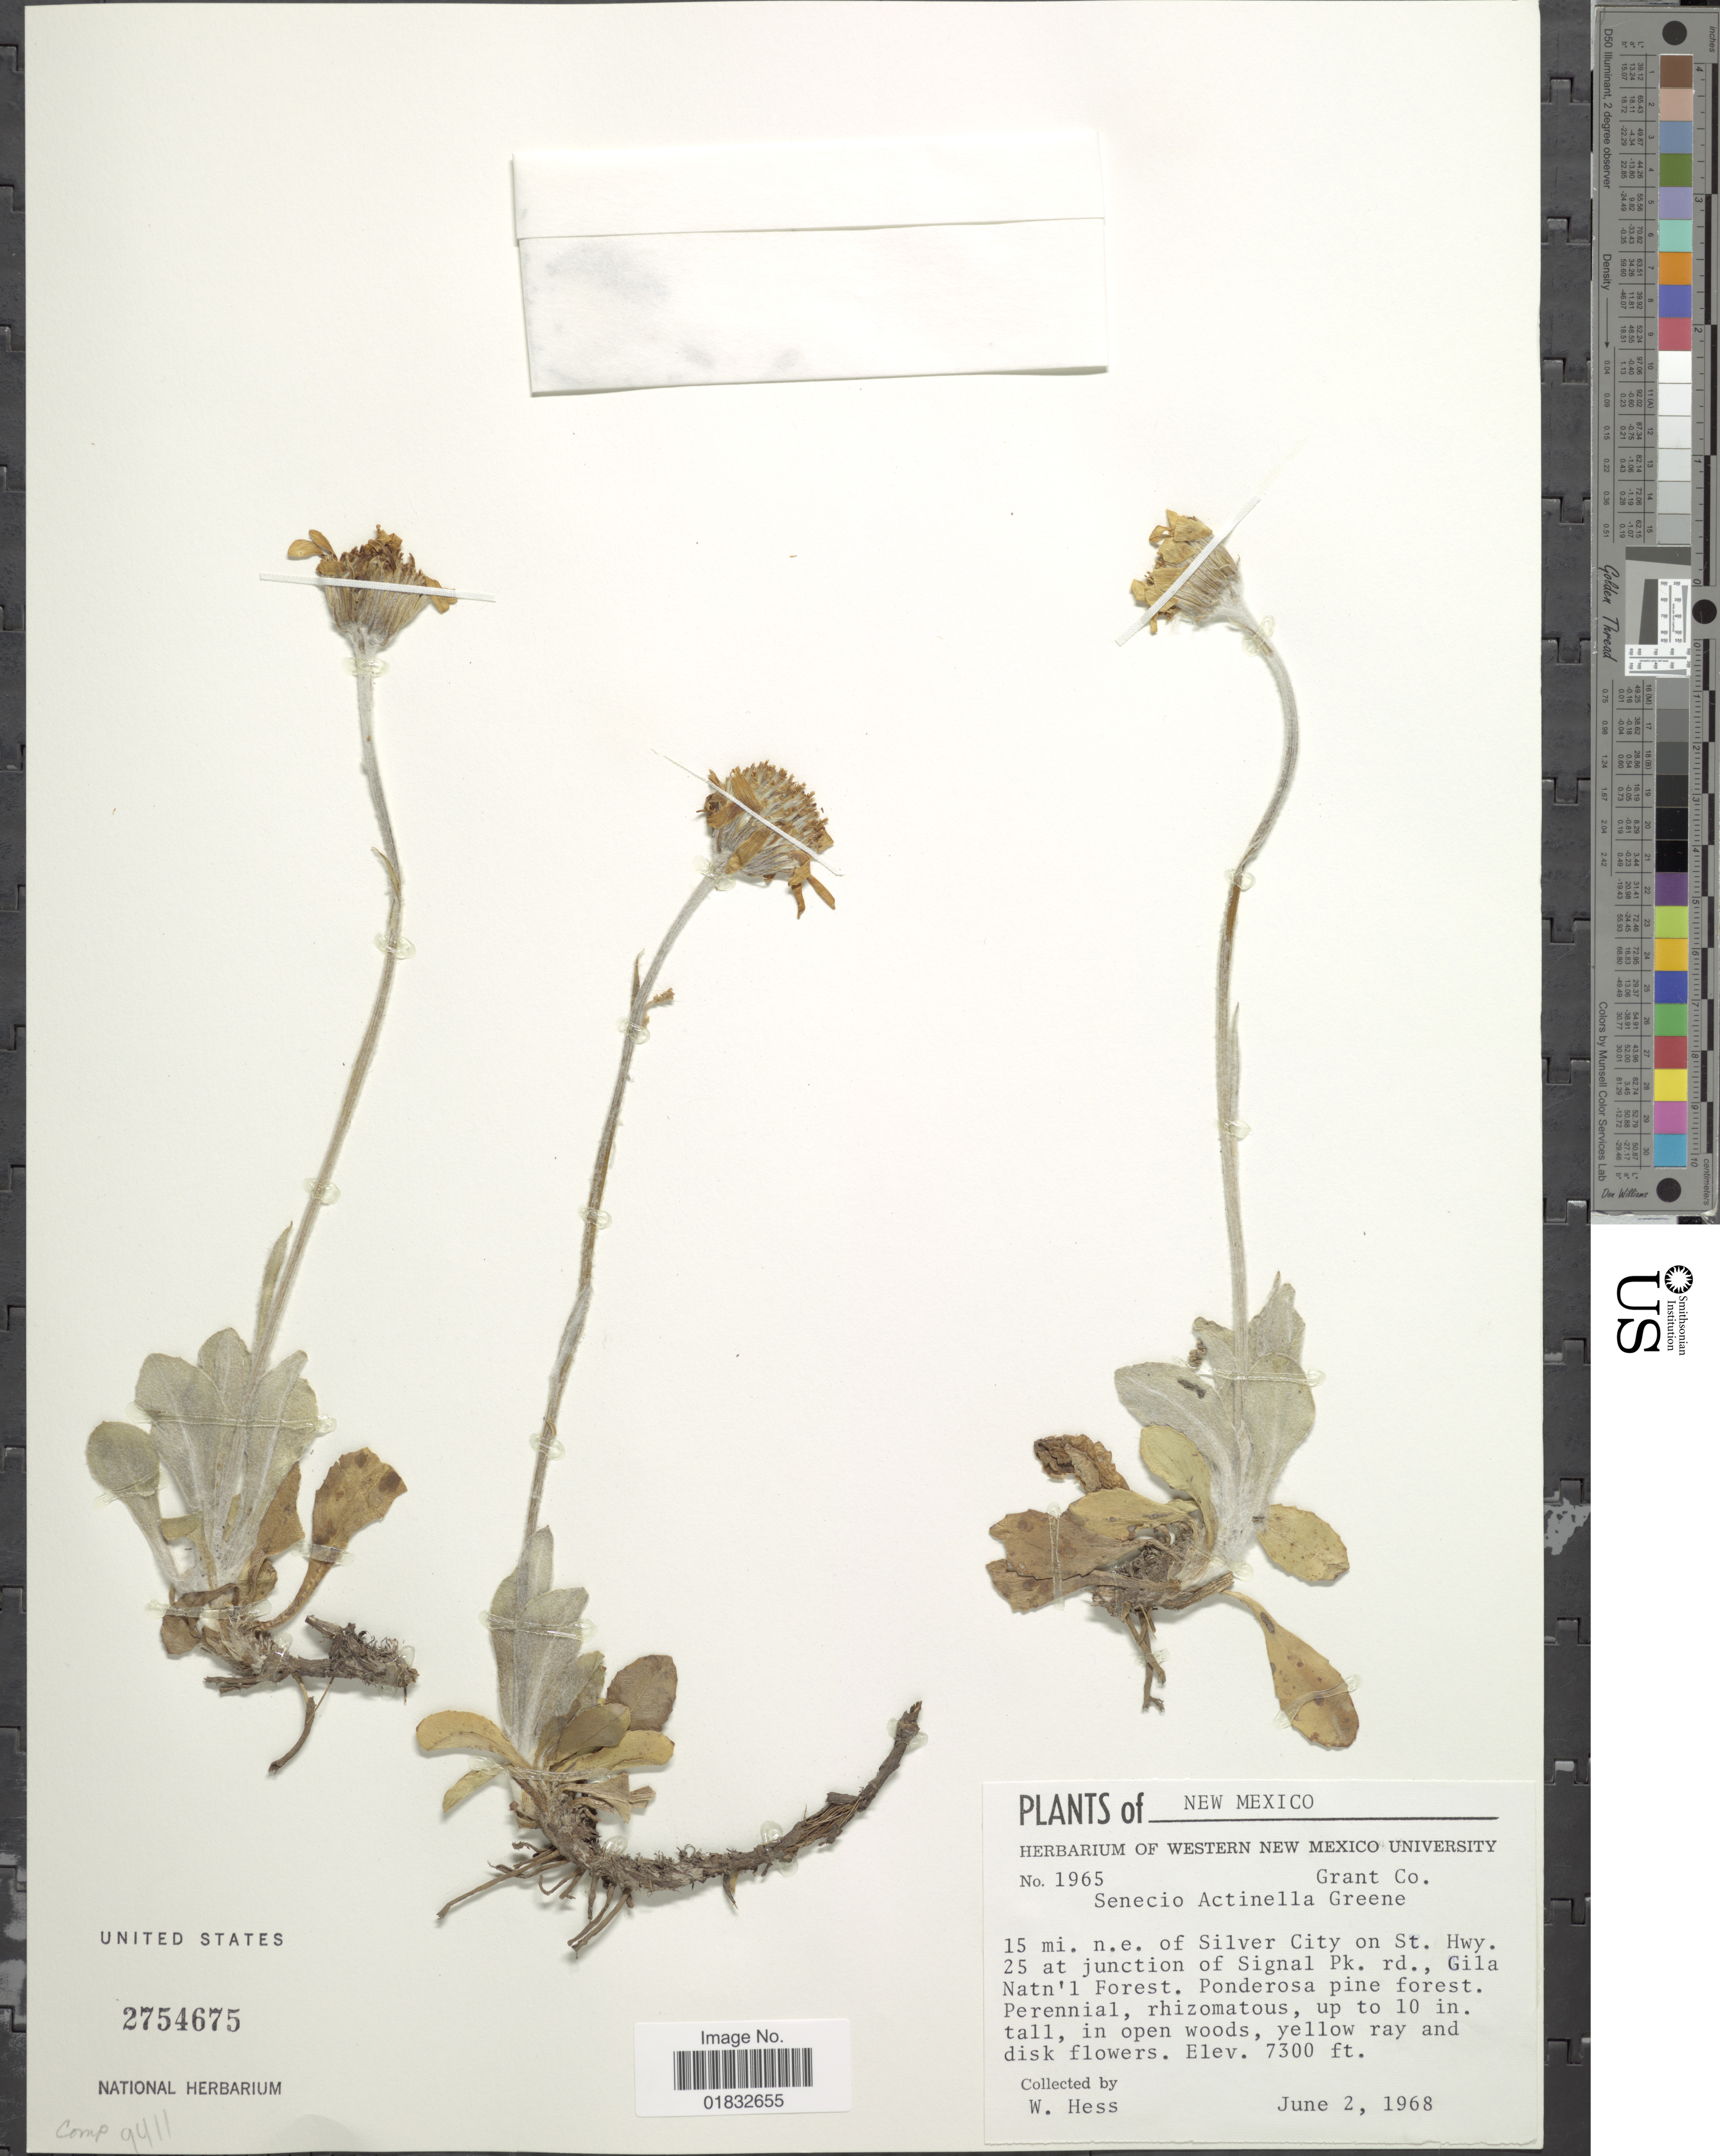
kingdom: Plantae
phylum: Tracheophyta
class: Magnoliopsida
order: Asterales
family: Asteraceae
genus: Senecio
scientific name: Senecio actinella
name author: Greene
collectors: W. Hess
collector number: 1965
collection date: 1968-06-02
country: United States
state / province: New Mexico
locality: Grant Co, 15mi n.e. of Silver City on St Hwy 25 at junction of Signal Pk rd., Gila Natn'l Forest. Ponderosa pine forest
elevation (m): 2225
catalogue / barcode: US 2754675